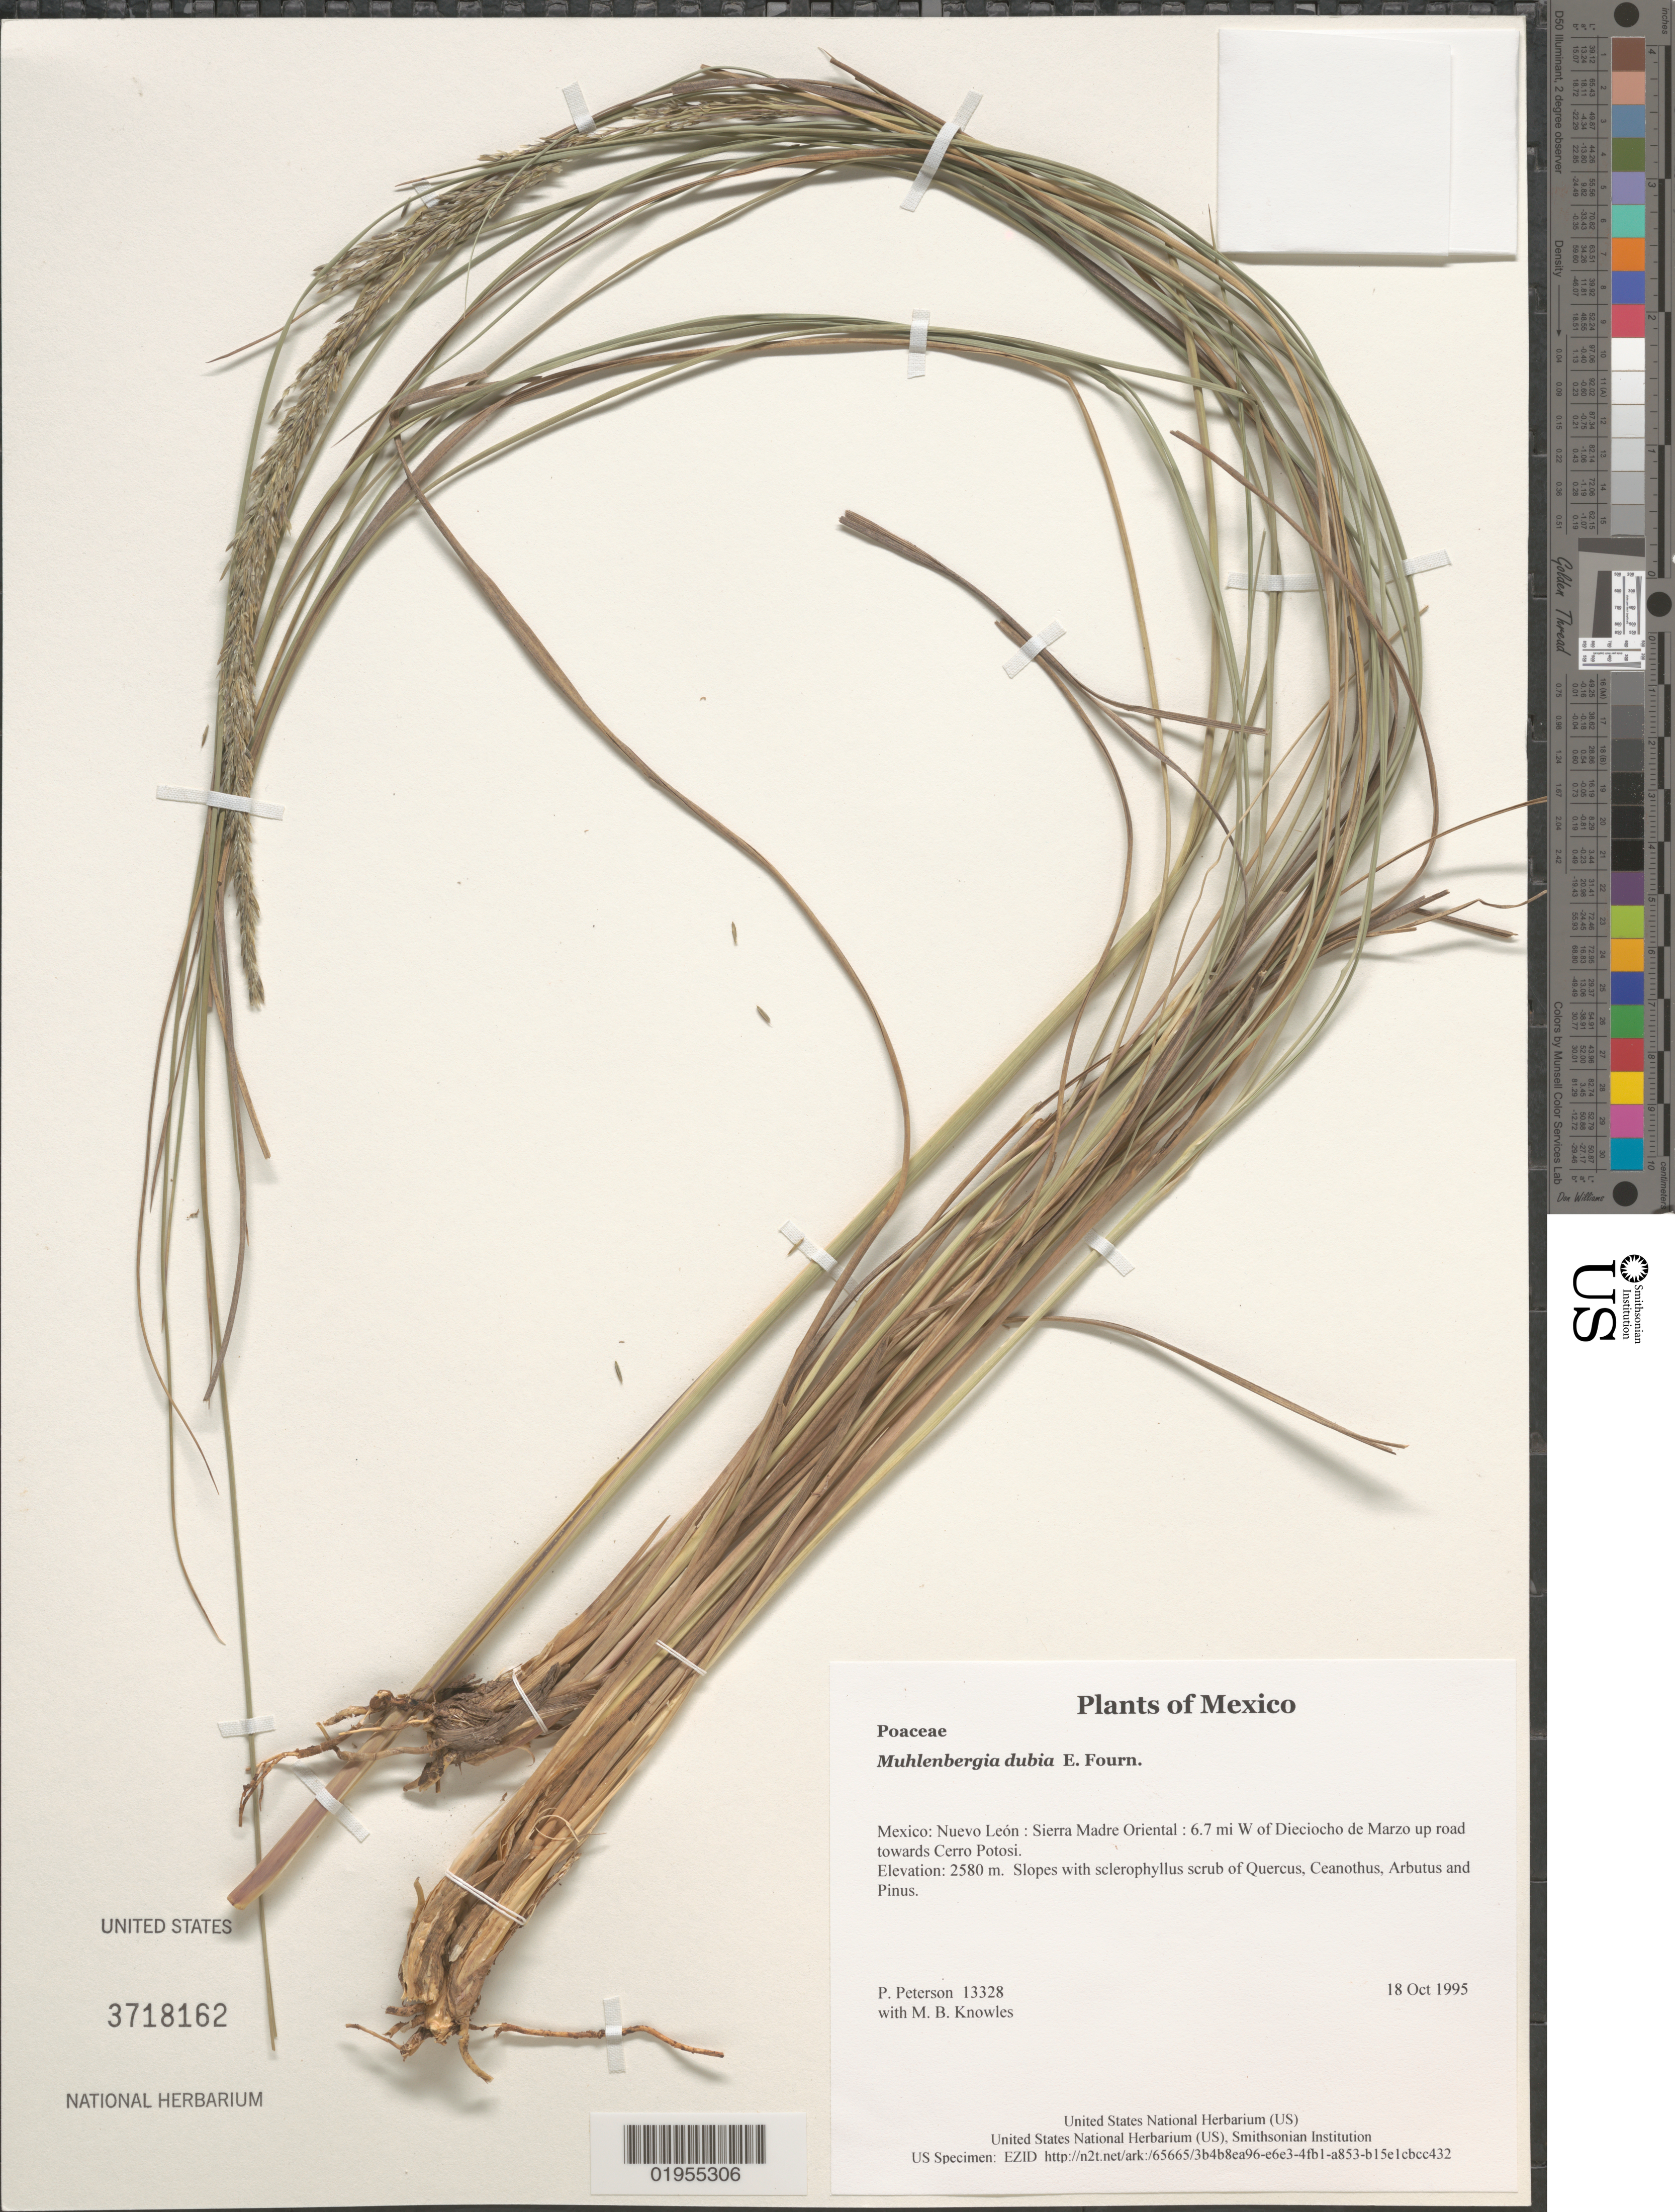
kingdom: Plantae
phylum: Tracheophyta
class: Liliopsida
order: Poales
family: Poaceae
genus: Muhlenbergia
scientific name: Muhlenbergia dubia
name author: E. Fourn.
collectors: P. M. Peterson & M. B. Knowles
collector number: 13328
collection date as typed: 18 Oct 1995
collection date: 1995-10-18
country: Mexico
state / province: Nuevo León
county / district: Sierra Madre Oriental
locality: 6.7 mi W of Dieciocho de Marzo up road towards Cerro Potosi.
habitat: Slopes with sclerophyllus scrub of Quercus, Ceanothus, Arbutus and Pinus.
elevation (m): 2580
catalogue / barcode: US 3718162